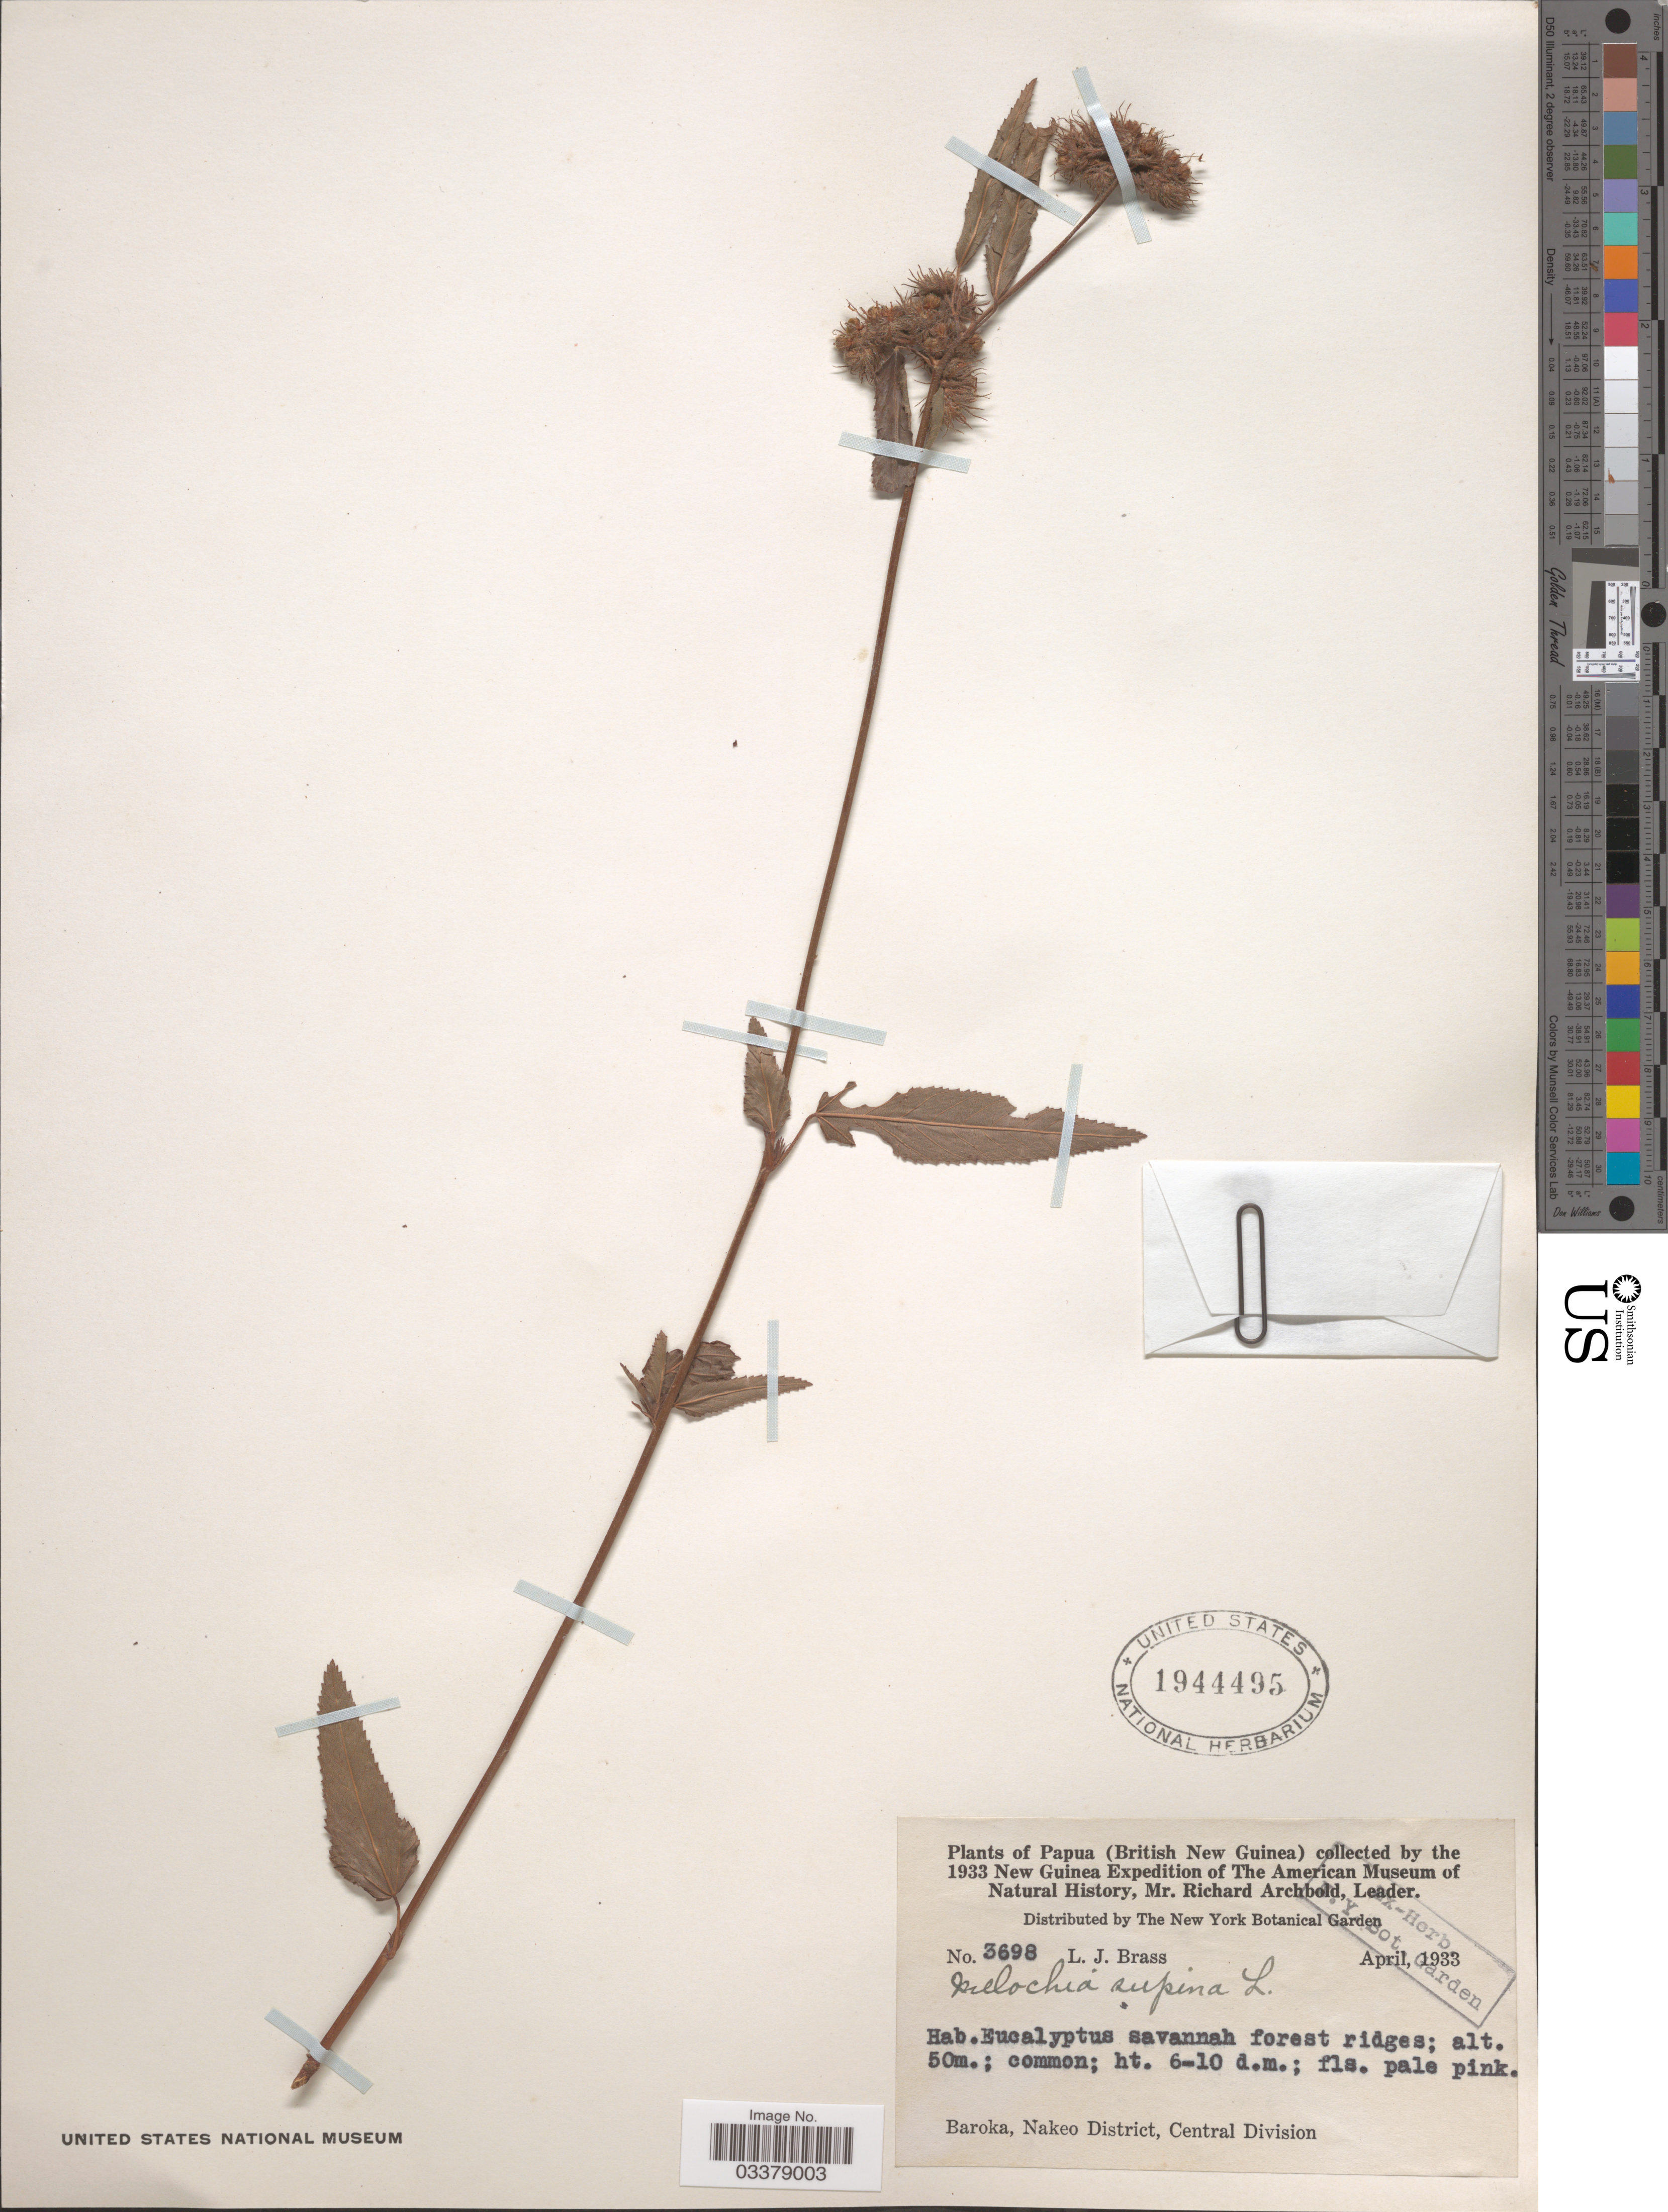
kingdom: Plantae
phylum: Tracheophyta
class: Magnoliopsida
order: Malvales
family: Malvaceae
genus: Melochia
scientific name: Melochia corchorifolia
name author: L.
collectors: L. J. Brass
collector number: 3698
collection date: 1933-04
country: Papua New Guinea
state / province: Central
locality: Papua (British New Guinea), New Guinea, Baroka, Nakeo District, Central Division.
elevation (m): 50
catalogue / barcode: US 1944495